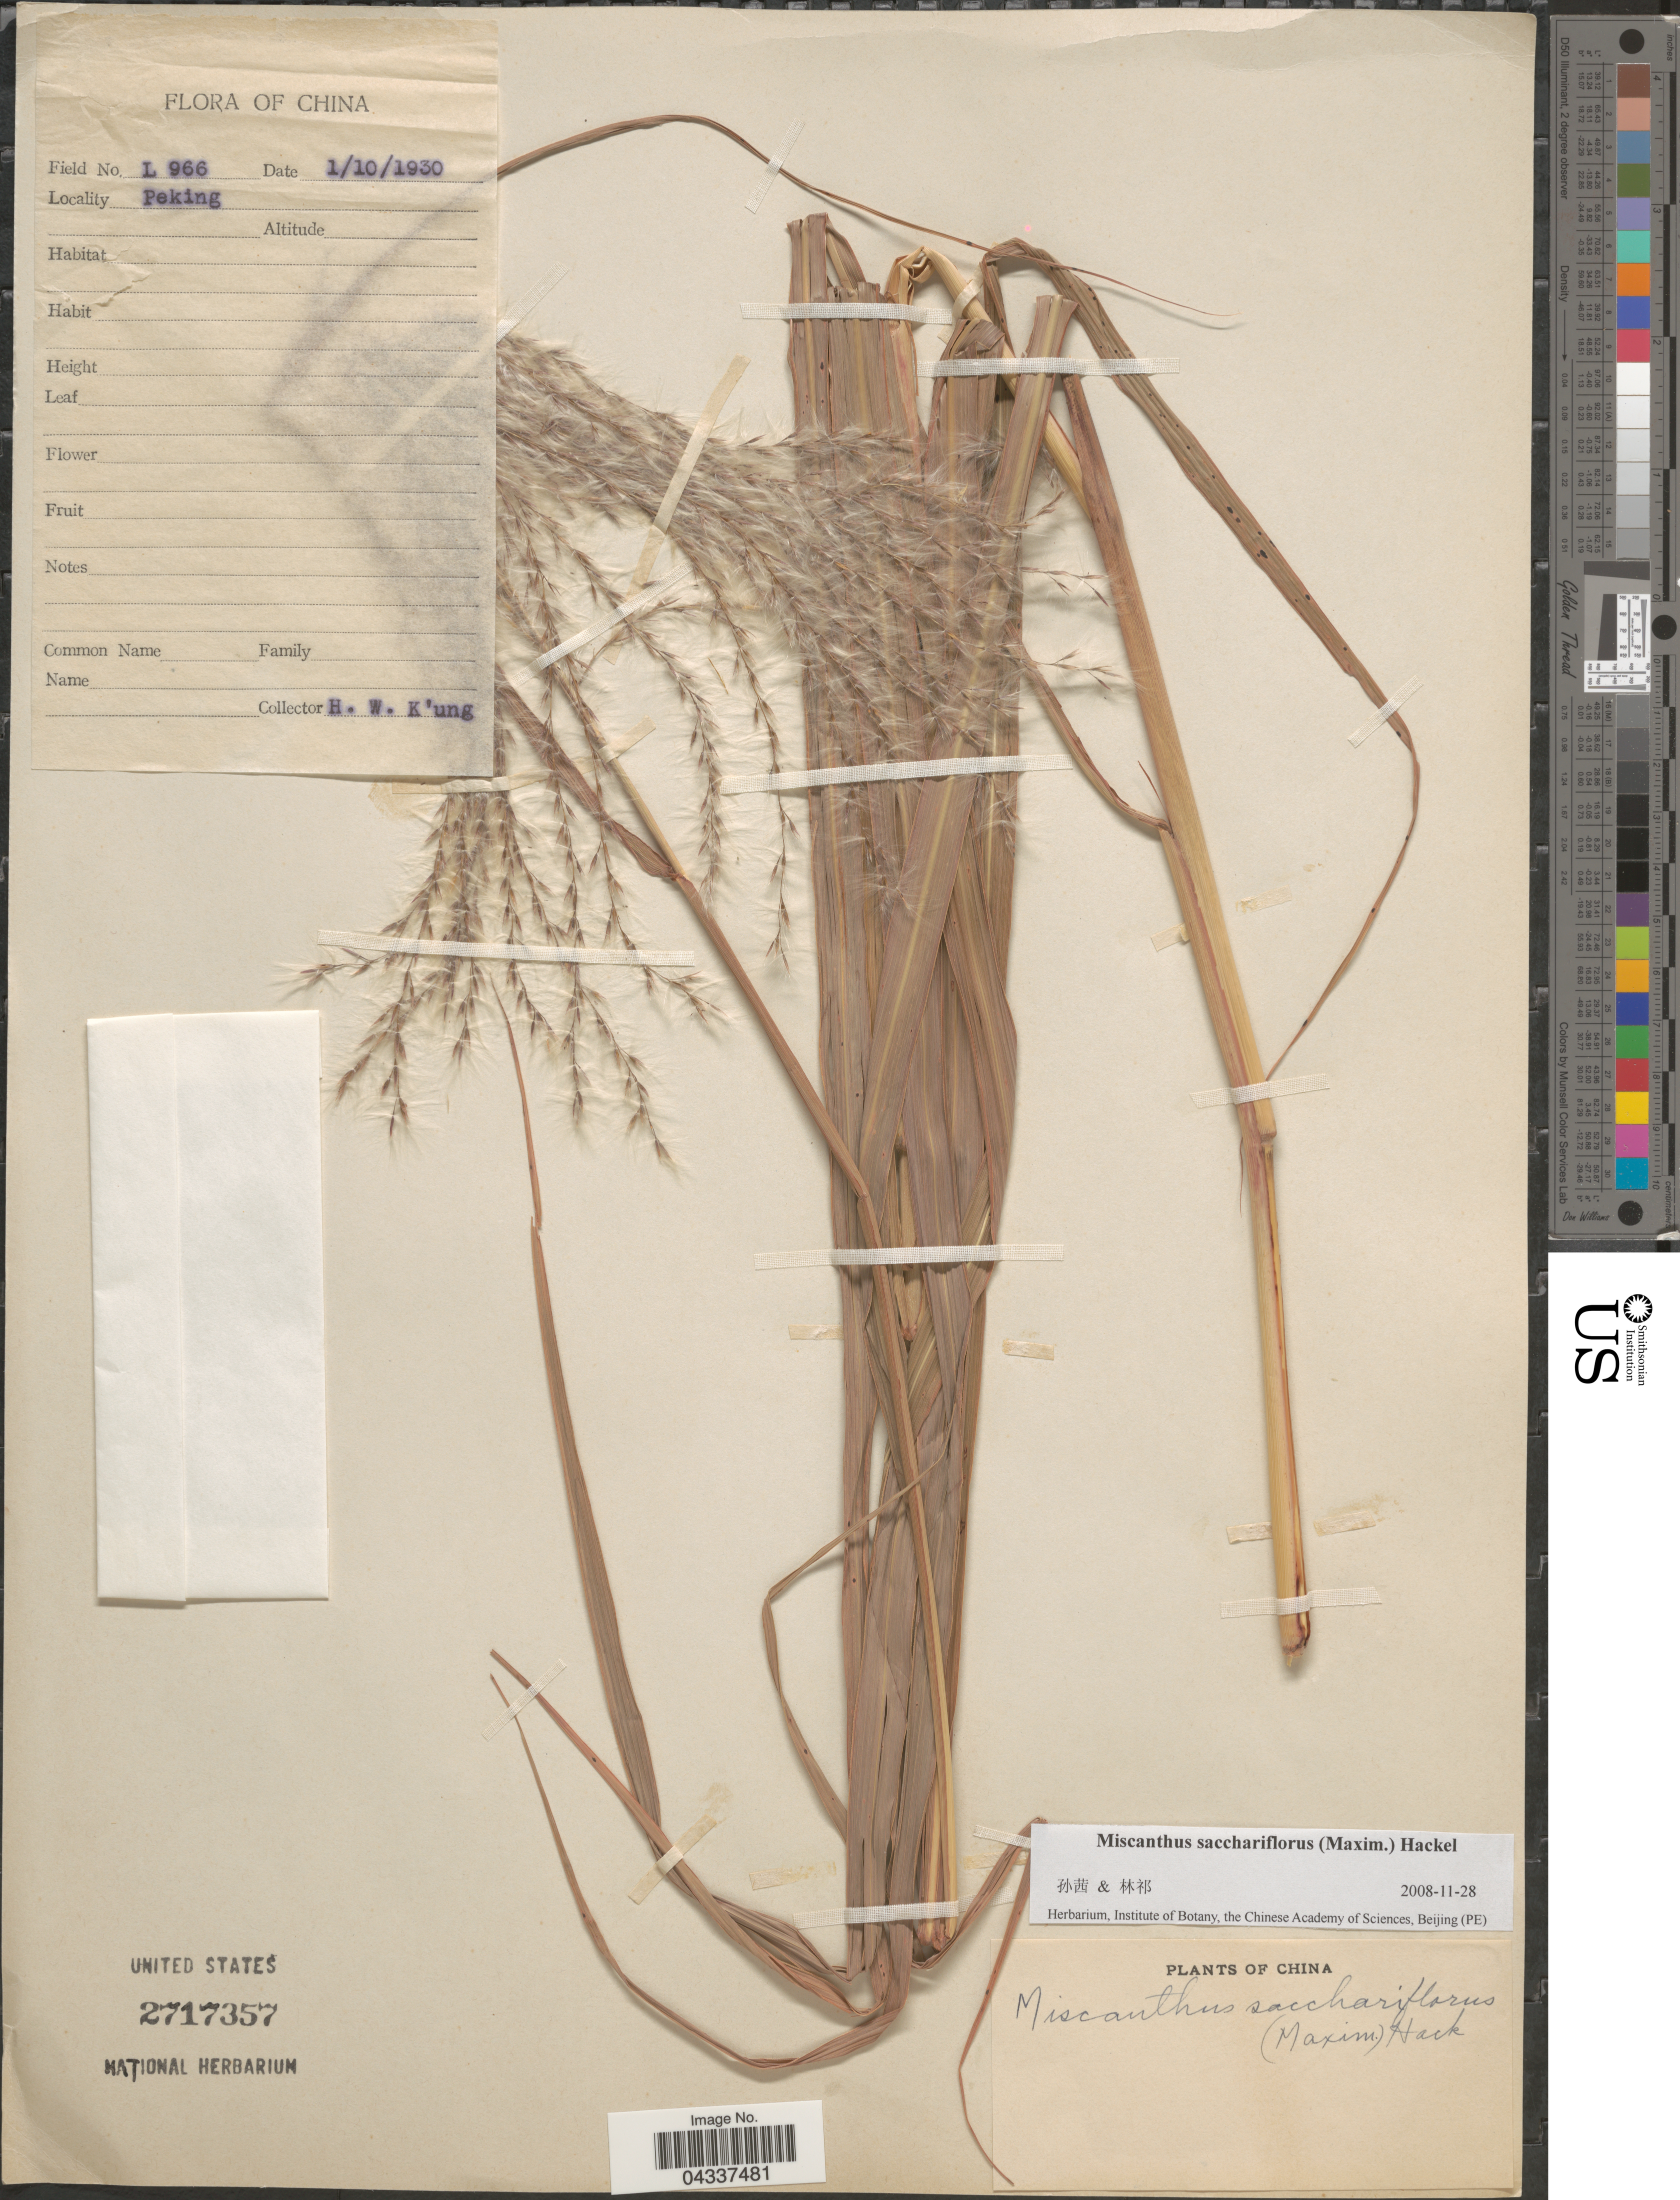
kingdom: Plantae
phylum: Tracheophyta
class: Liliopsida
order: Poales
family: Poaceae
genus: Miscanthus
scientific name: Miscanthus sacchariflorus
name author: (Maxim.) Hack.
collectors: H. Kung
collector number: L966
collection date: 1930-10-01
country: China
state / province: Beijing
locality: Peking.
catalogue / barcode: US 2717357